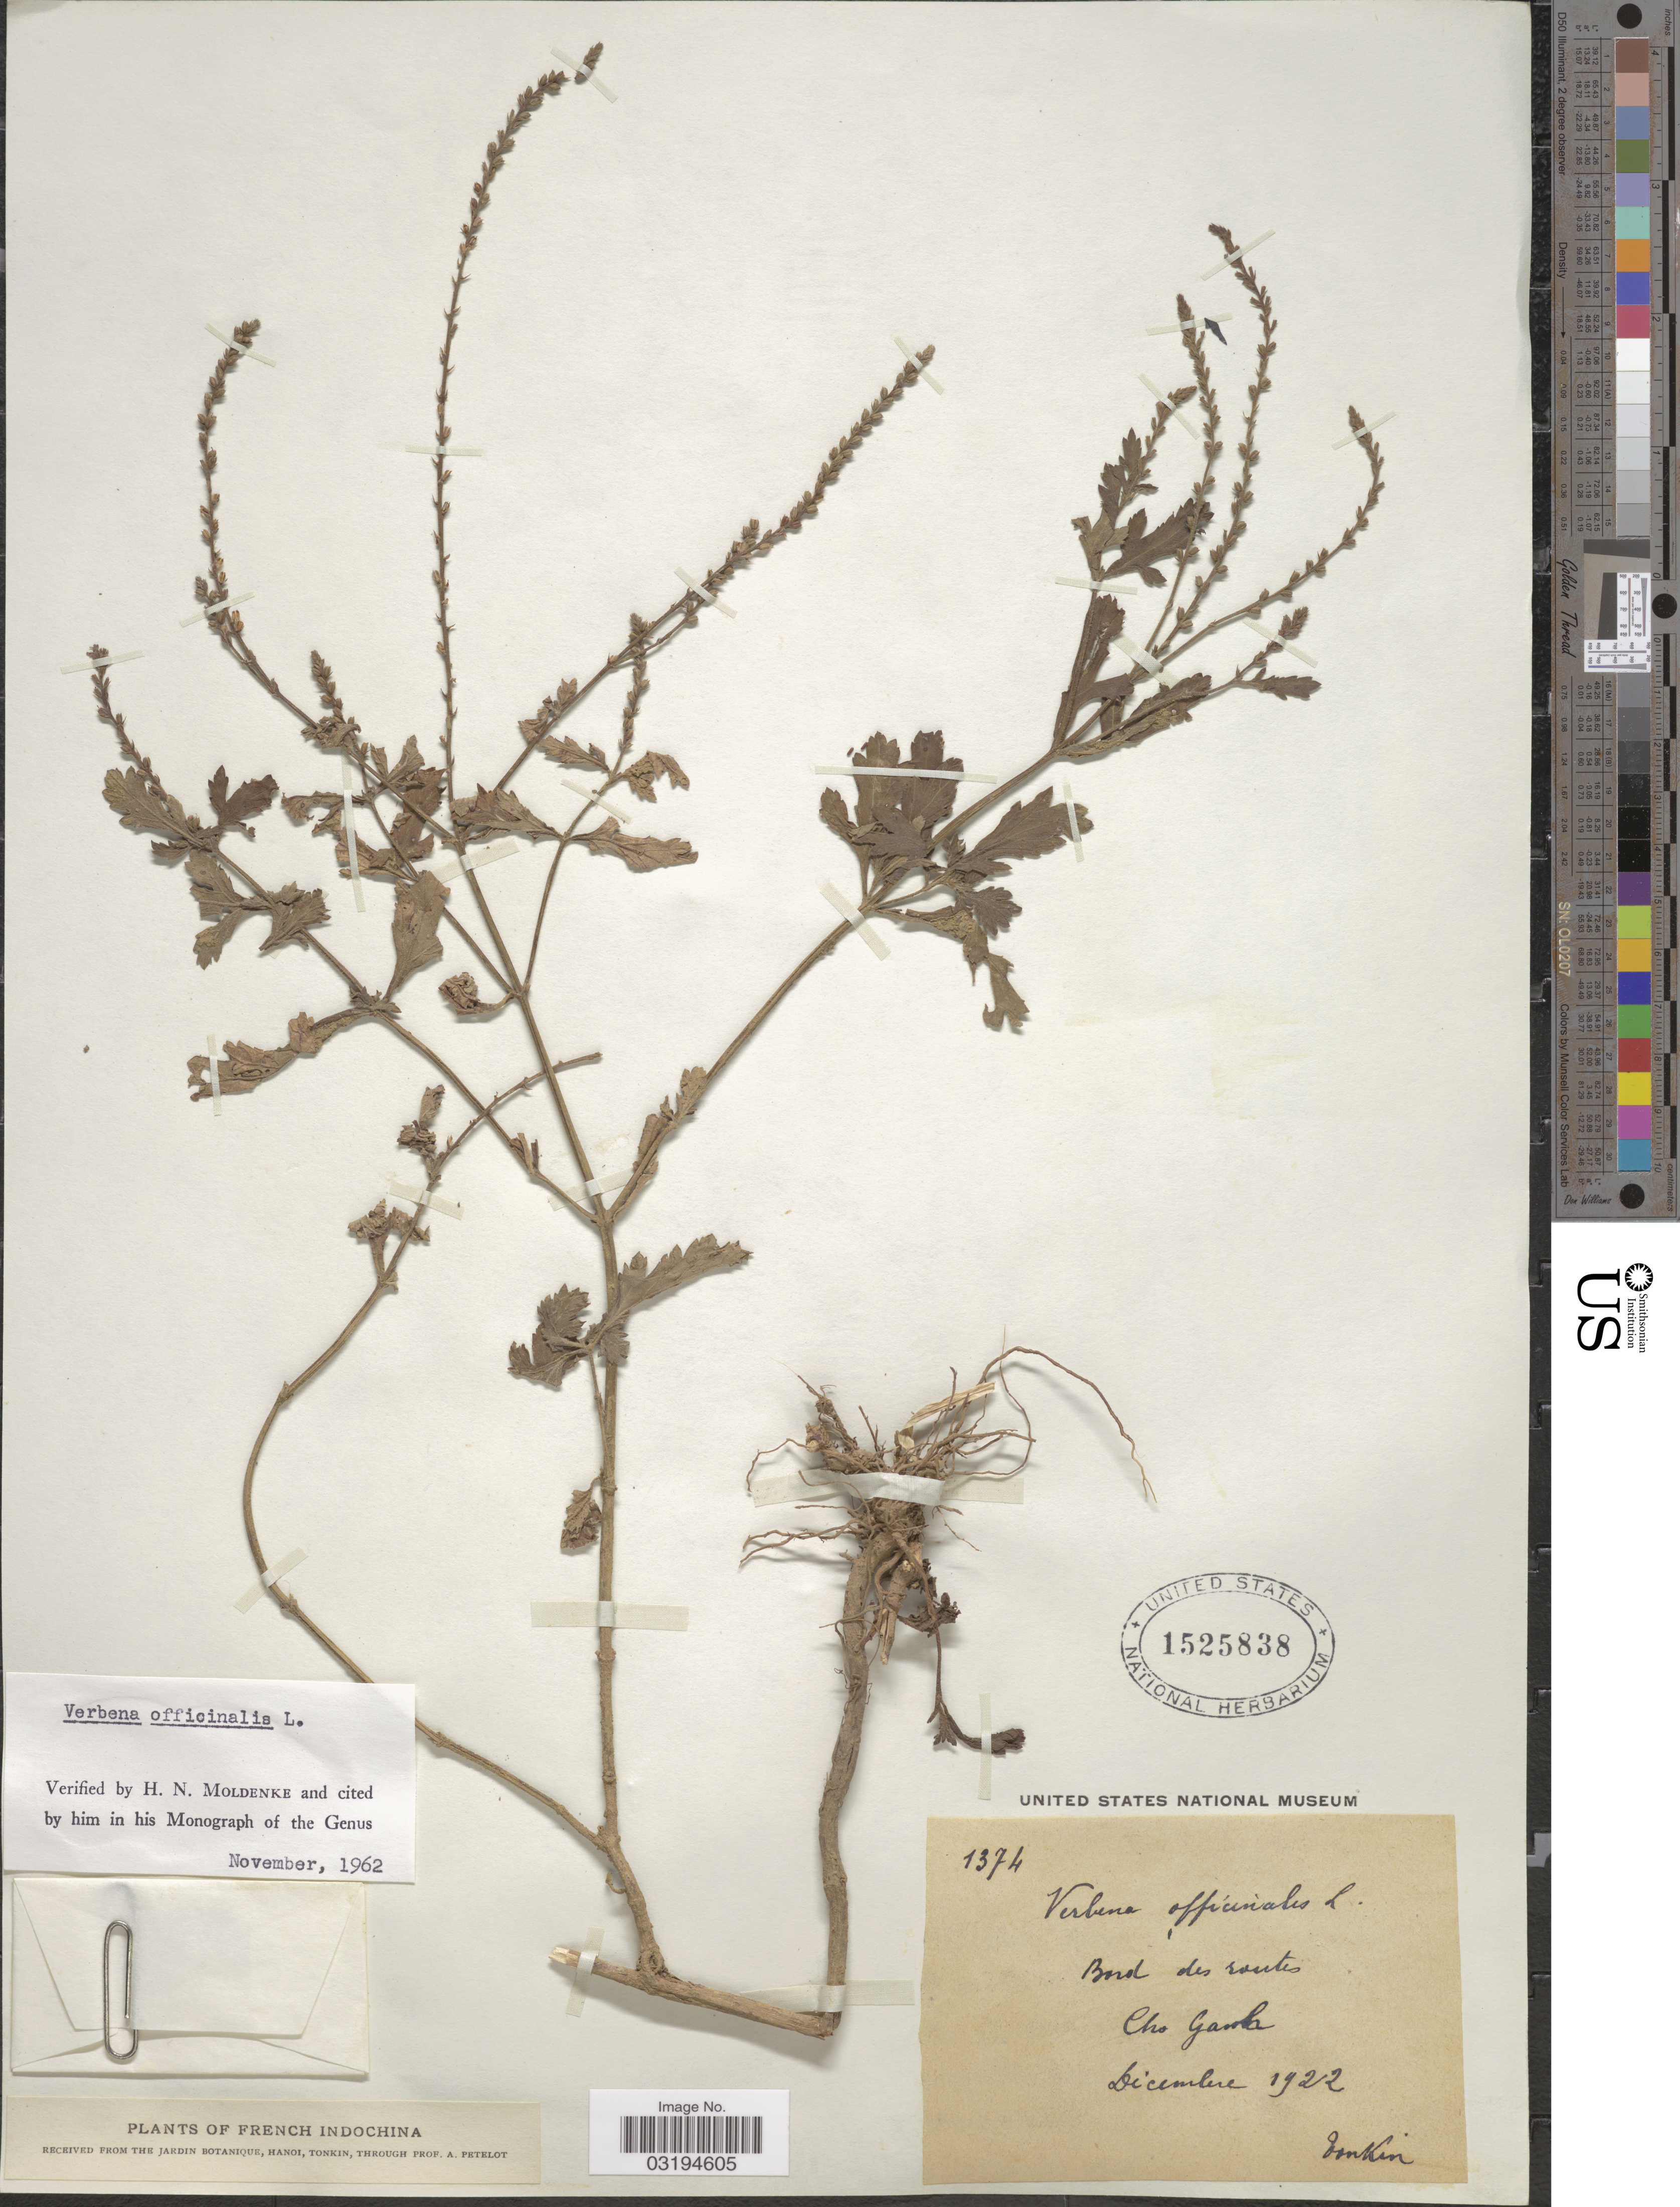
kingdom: Plantae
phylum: Tracheophyta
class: Magnoliopsida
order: Lamiales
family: Verbenaceae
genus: Verbena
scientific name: Verbena officinalis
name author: L.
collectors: A. Petelot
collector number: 1374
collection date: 1922-12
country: Vietnam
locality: French Indochina. Tonkin. Bord des routes. Cho Ganh.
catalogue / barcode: US 1525838